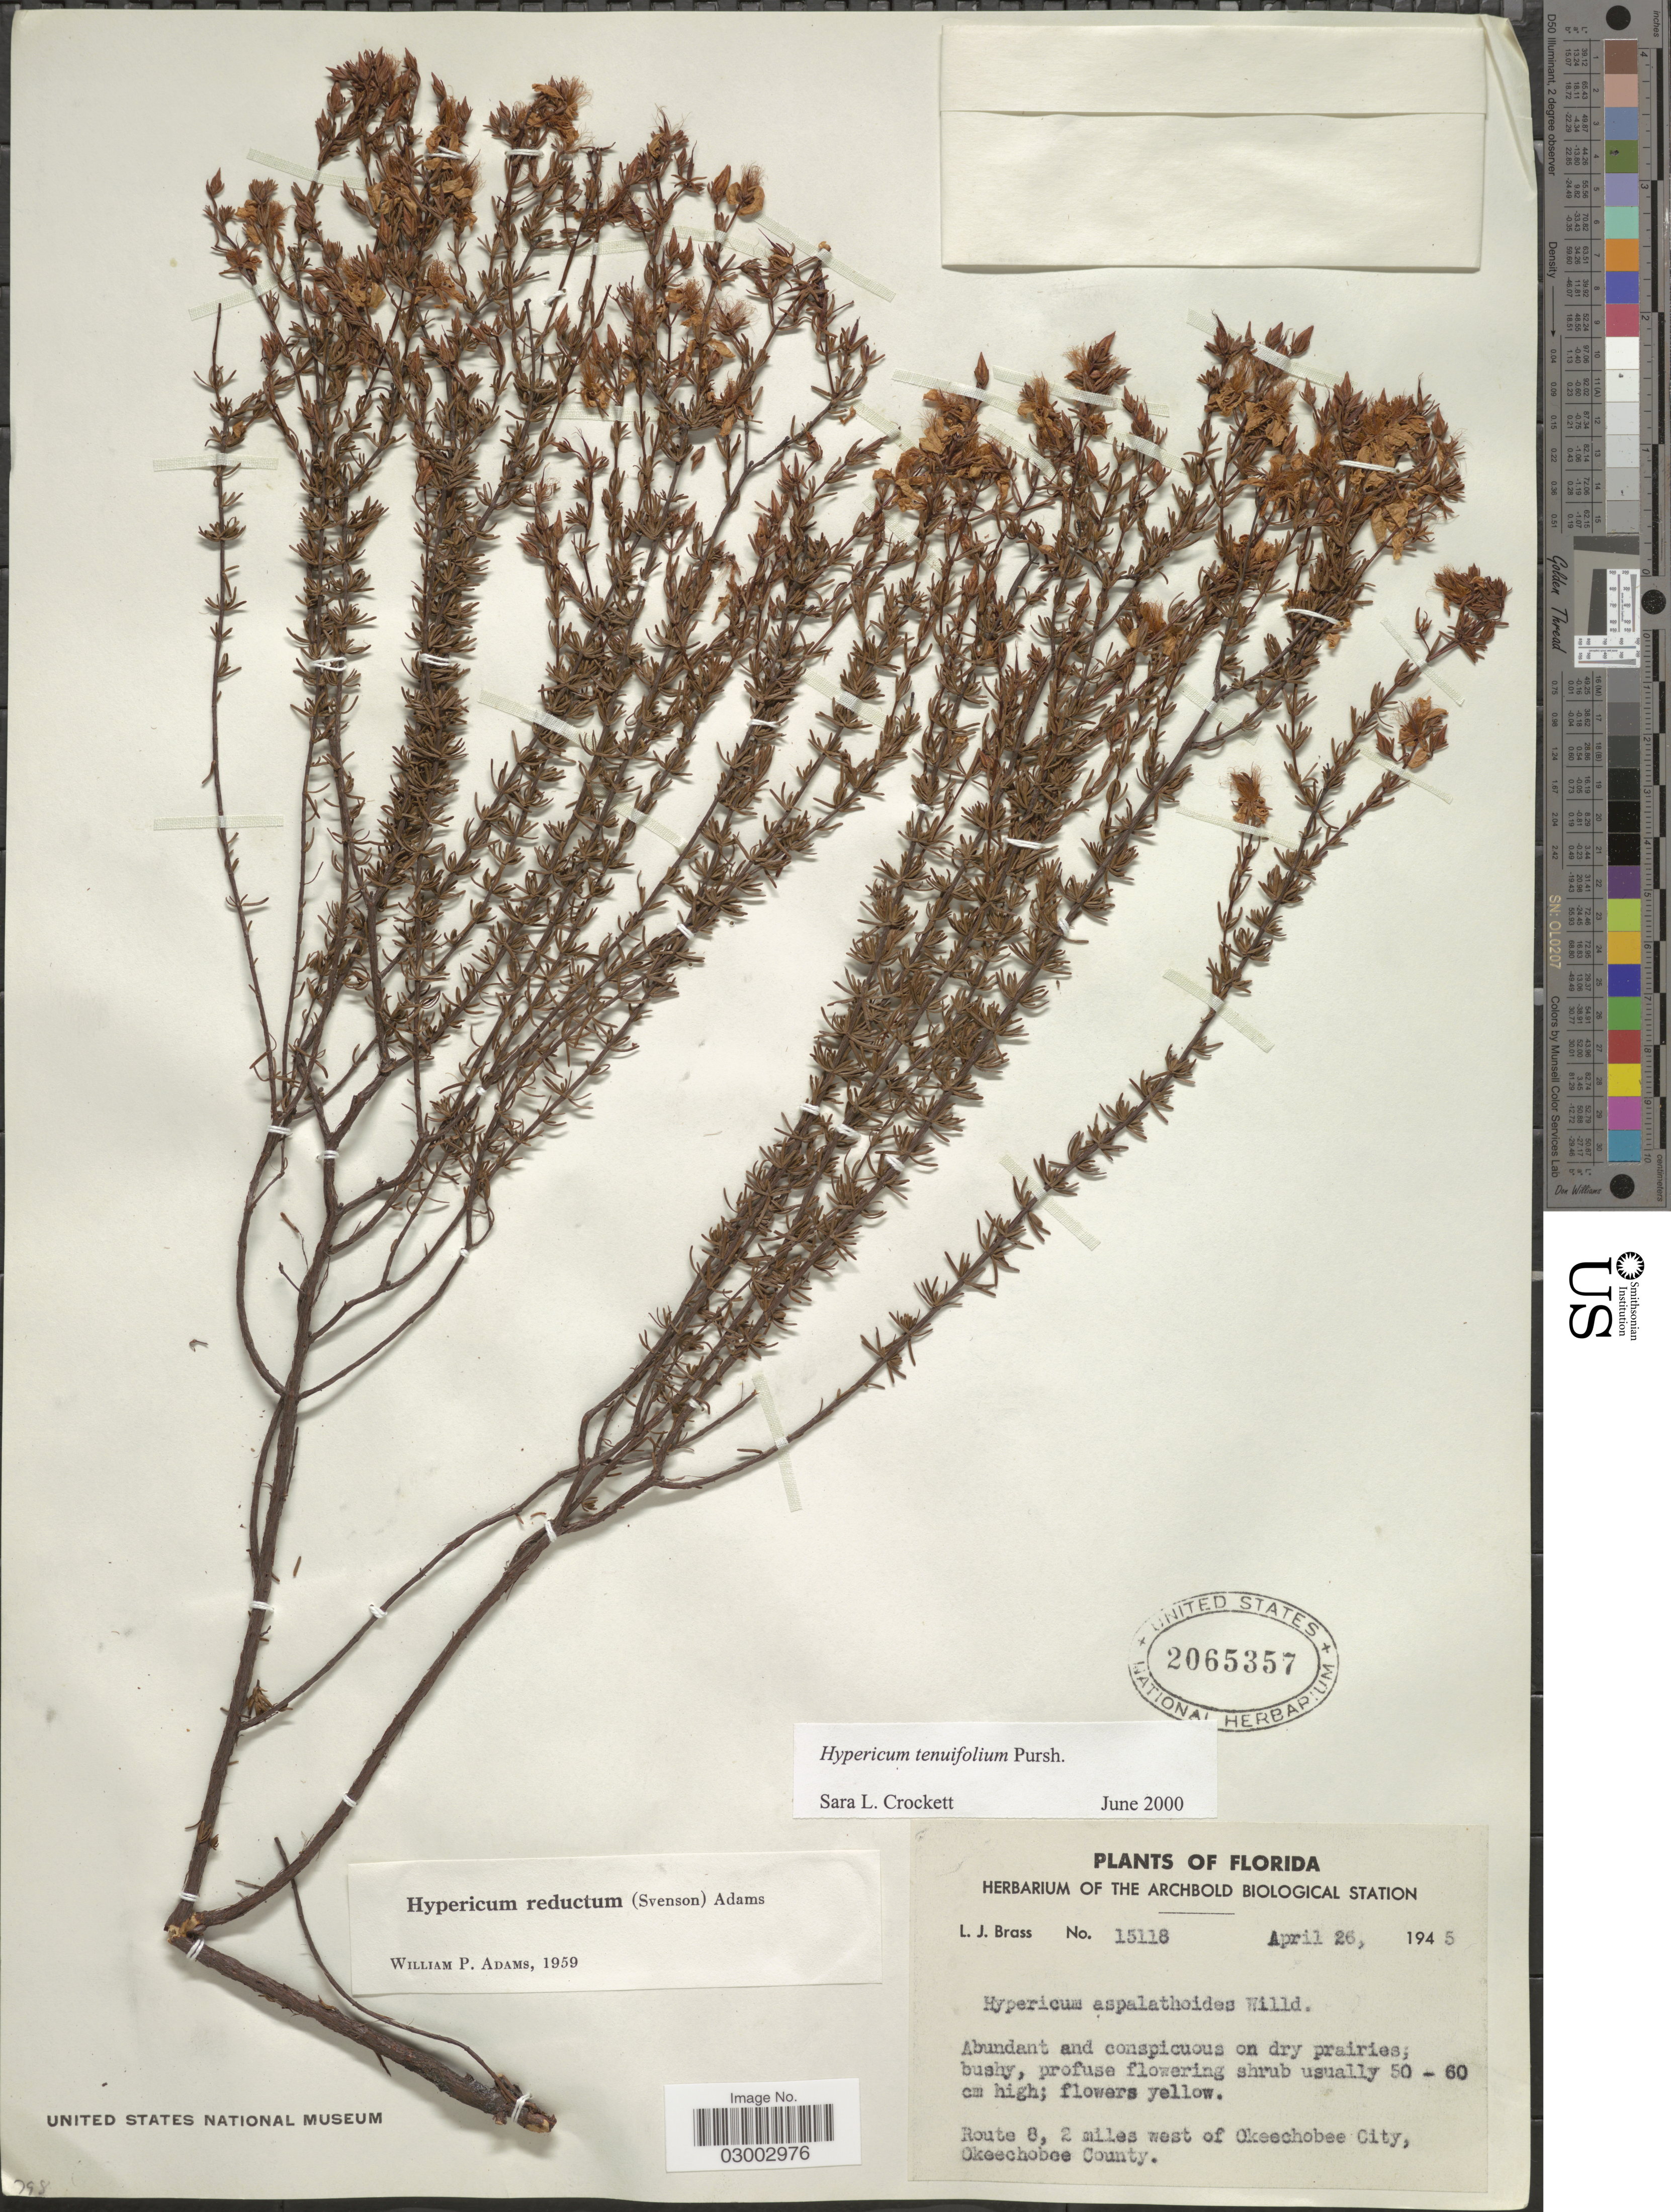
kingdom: Plantae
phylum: Tracheophyta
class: Magnoliopsida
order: Malpighiales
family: Hypericaceae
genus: Hypericum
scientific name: Hypericum tenuifolium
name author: Pursh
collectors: L. J. Brass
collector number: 15118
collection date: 1945-04-26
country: United States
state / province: Florida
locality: Route 8, 2 miles west of Okeechobee City, Okeechobee County.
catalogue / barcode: US 2065357